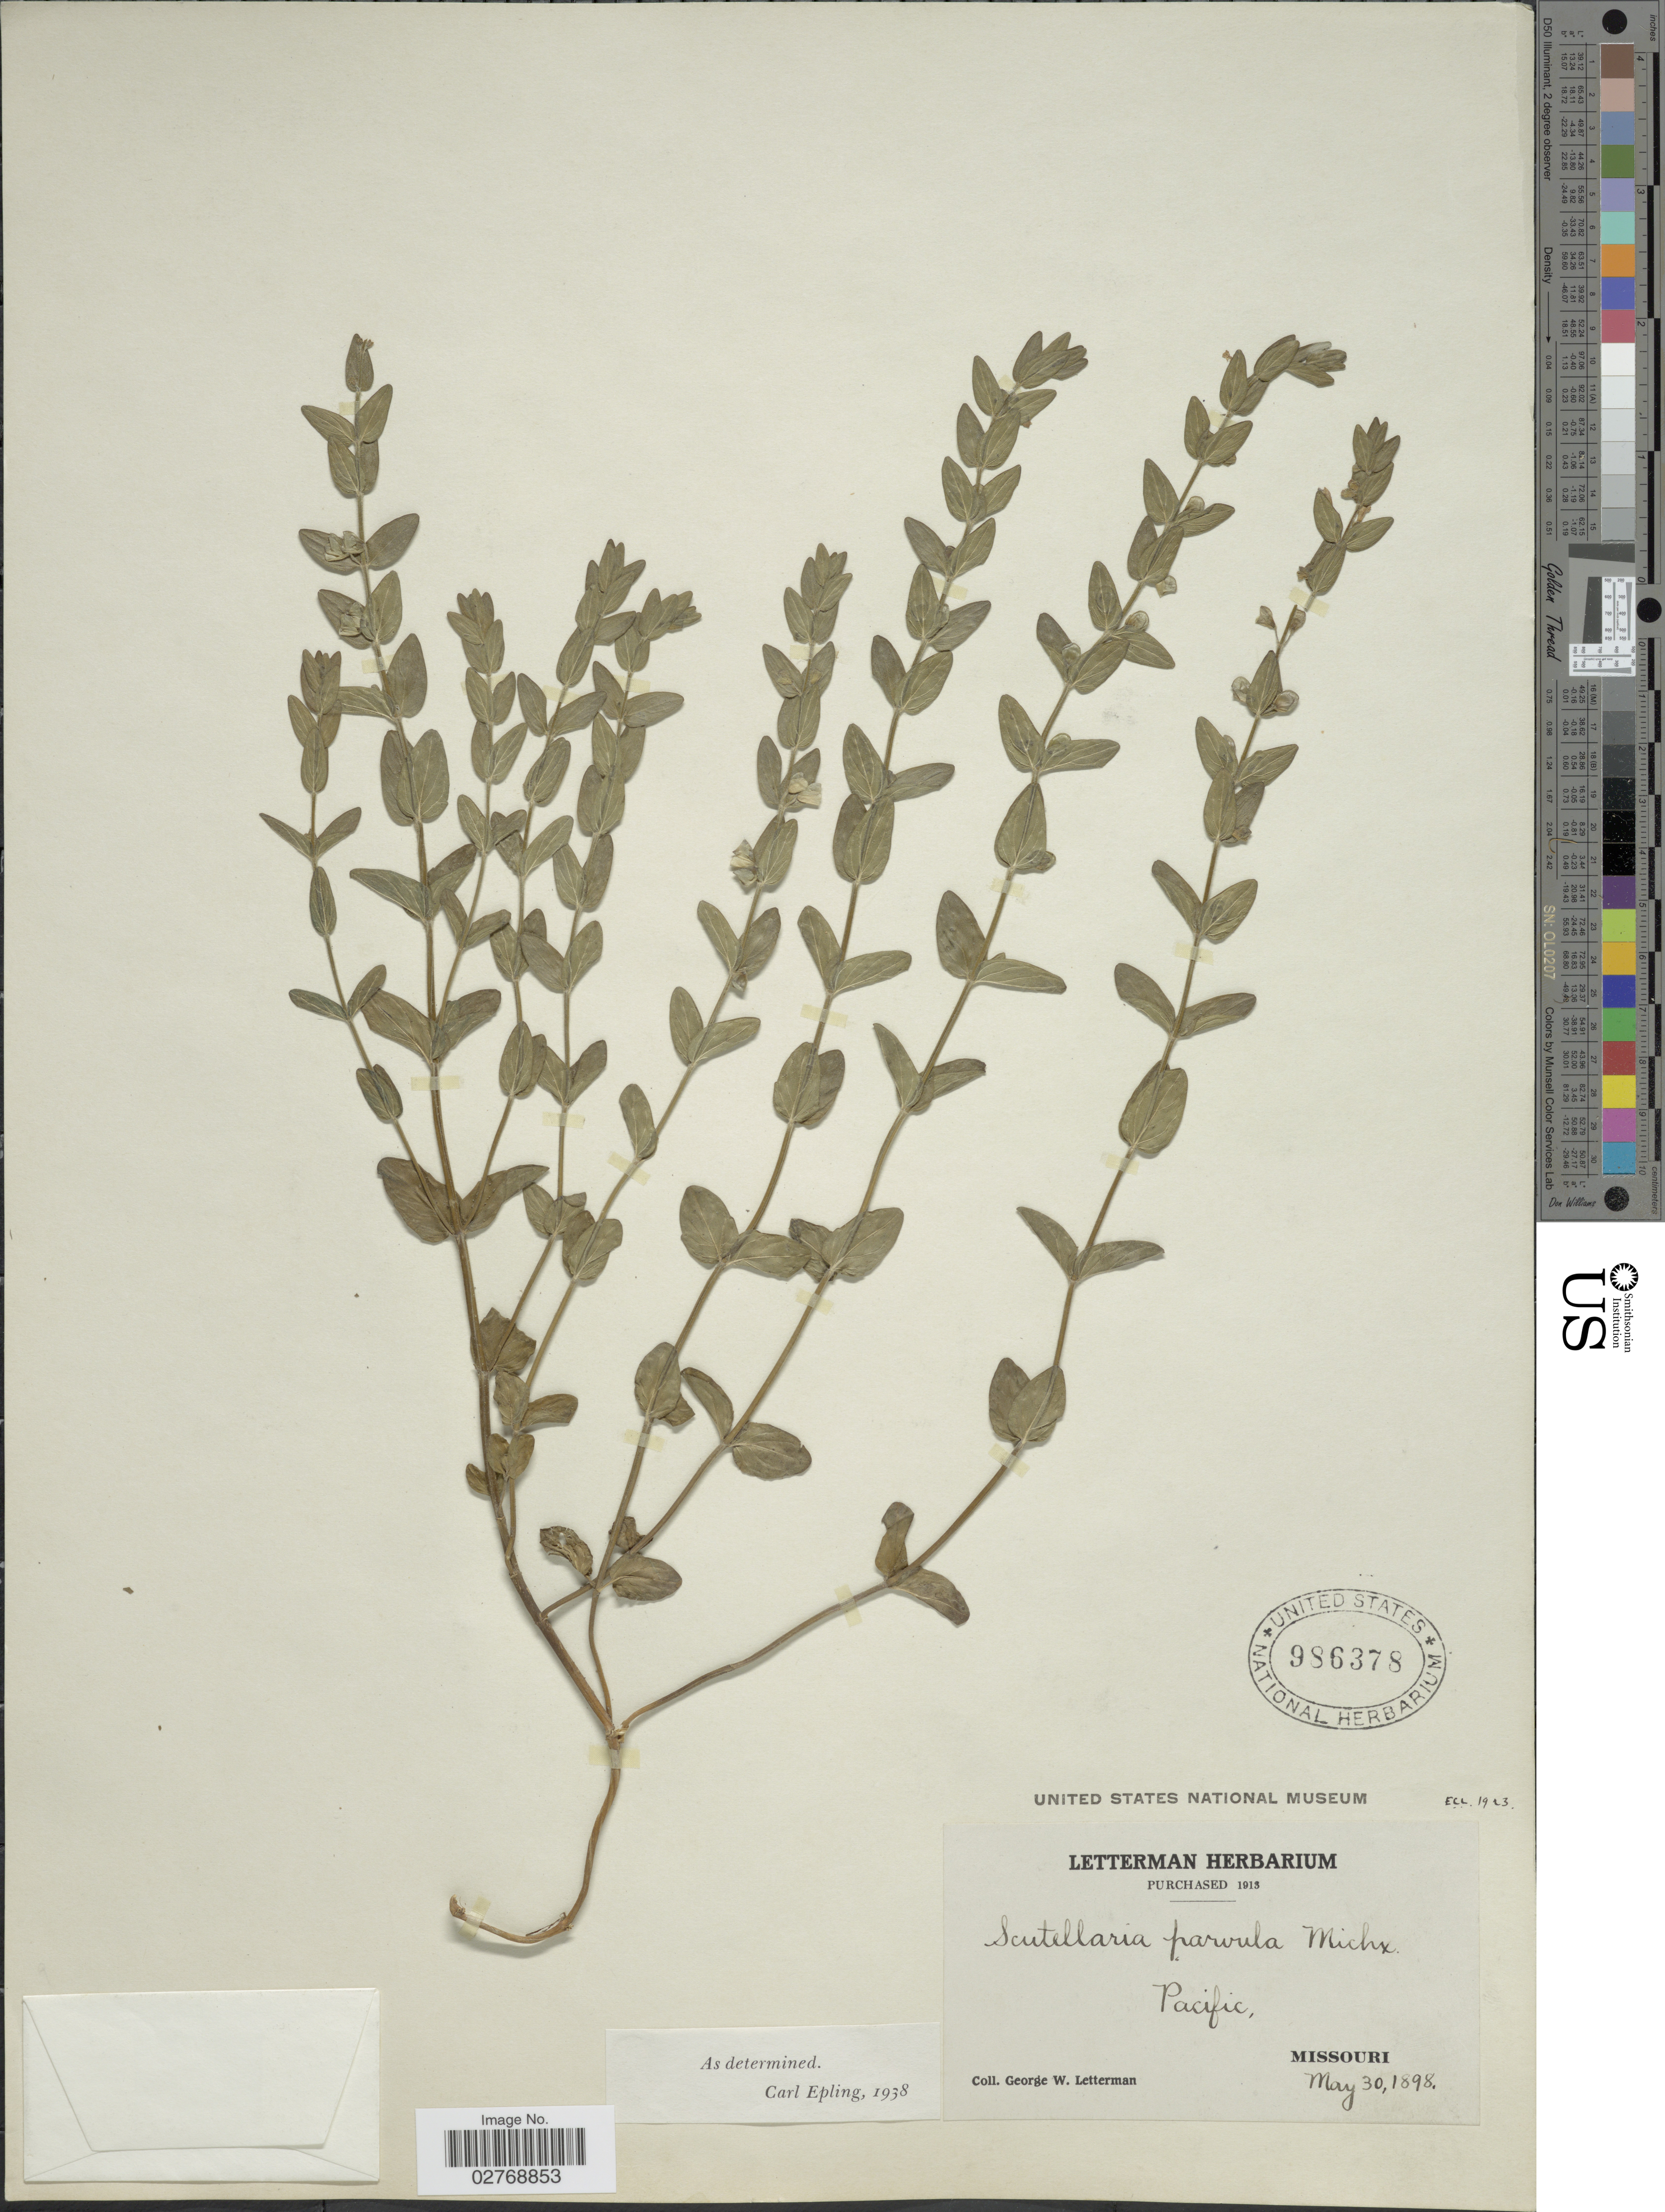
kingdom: Plantae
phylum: Tracheophyta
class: Magnoliopsida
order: Lamiales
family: Lamiaceae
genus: Scutellaria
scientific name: Scutellaria parvula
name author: Michx.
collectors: G. W. Letterman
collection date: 1898-05-30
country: United States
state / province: Missouri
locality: Pacific.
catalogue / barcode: US 986378